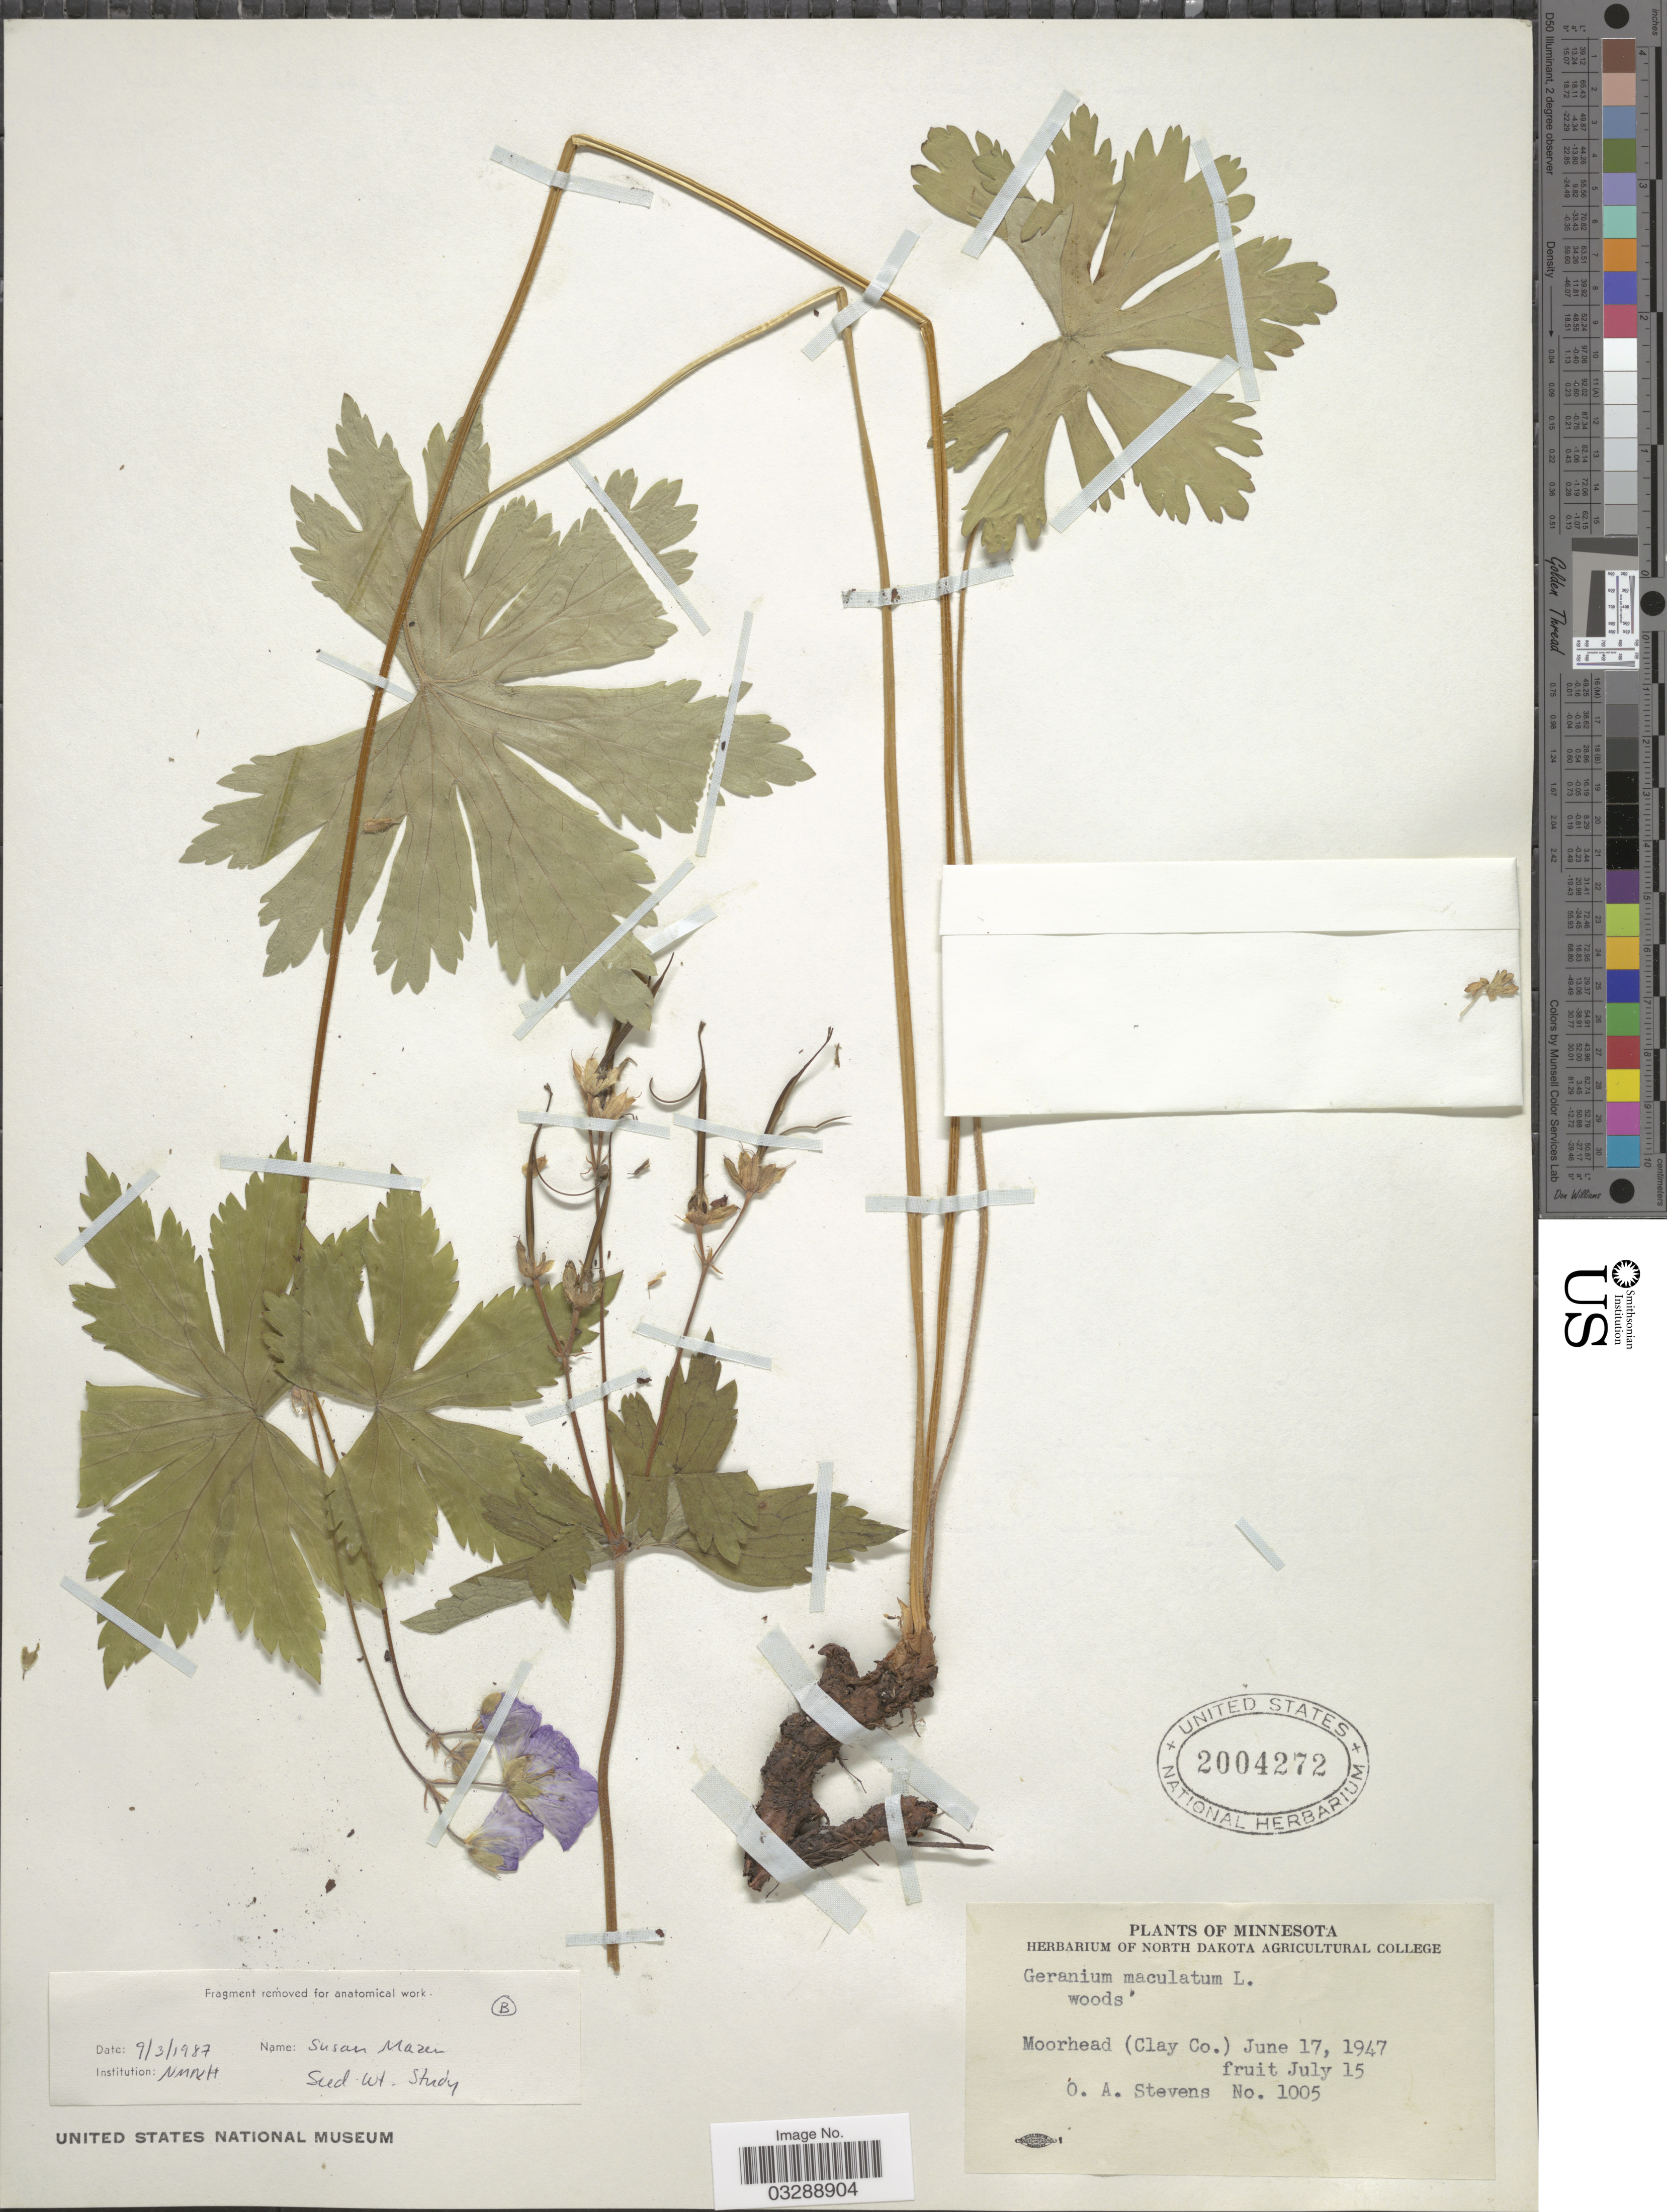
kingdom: Plantae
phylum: Tracheophyta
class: Magnoliopsida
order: Geraniales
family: Geraniaceae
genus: Geranium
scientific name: Geranium maculatum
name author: L.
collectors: O. A. Stevens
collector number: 1005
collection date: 1947-06-17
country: United States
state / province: Minnesota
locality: Moorhead (Clay Co.)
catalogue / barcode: US 2004272